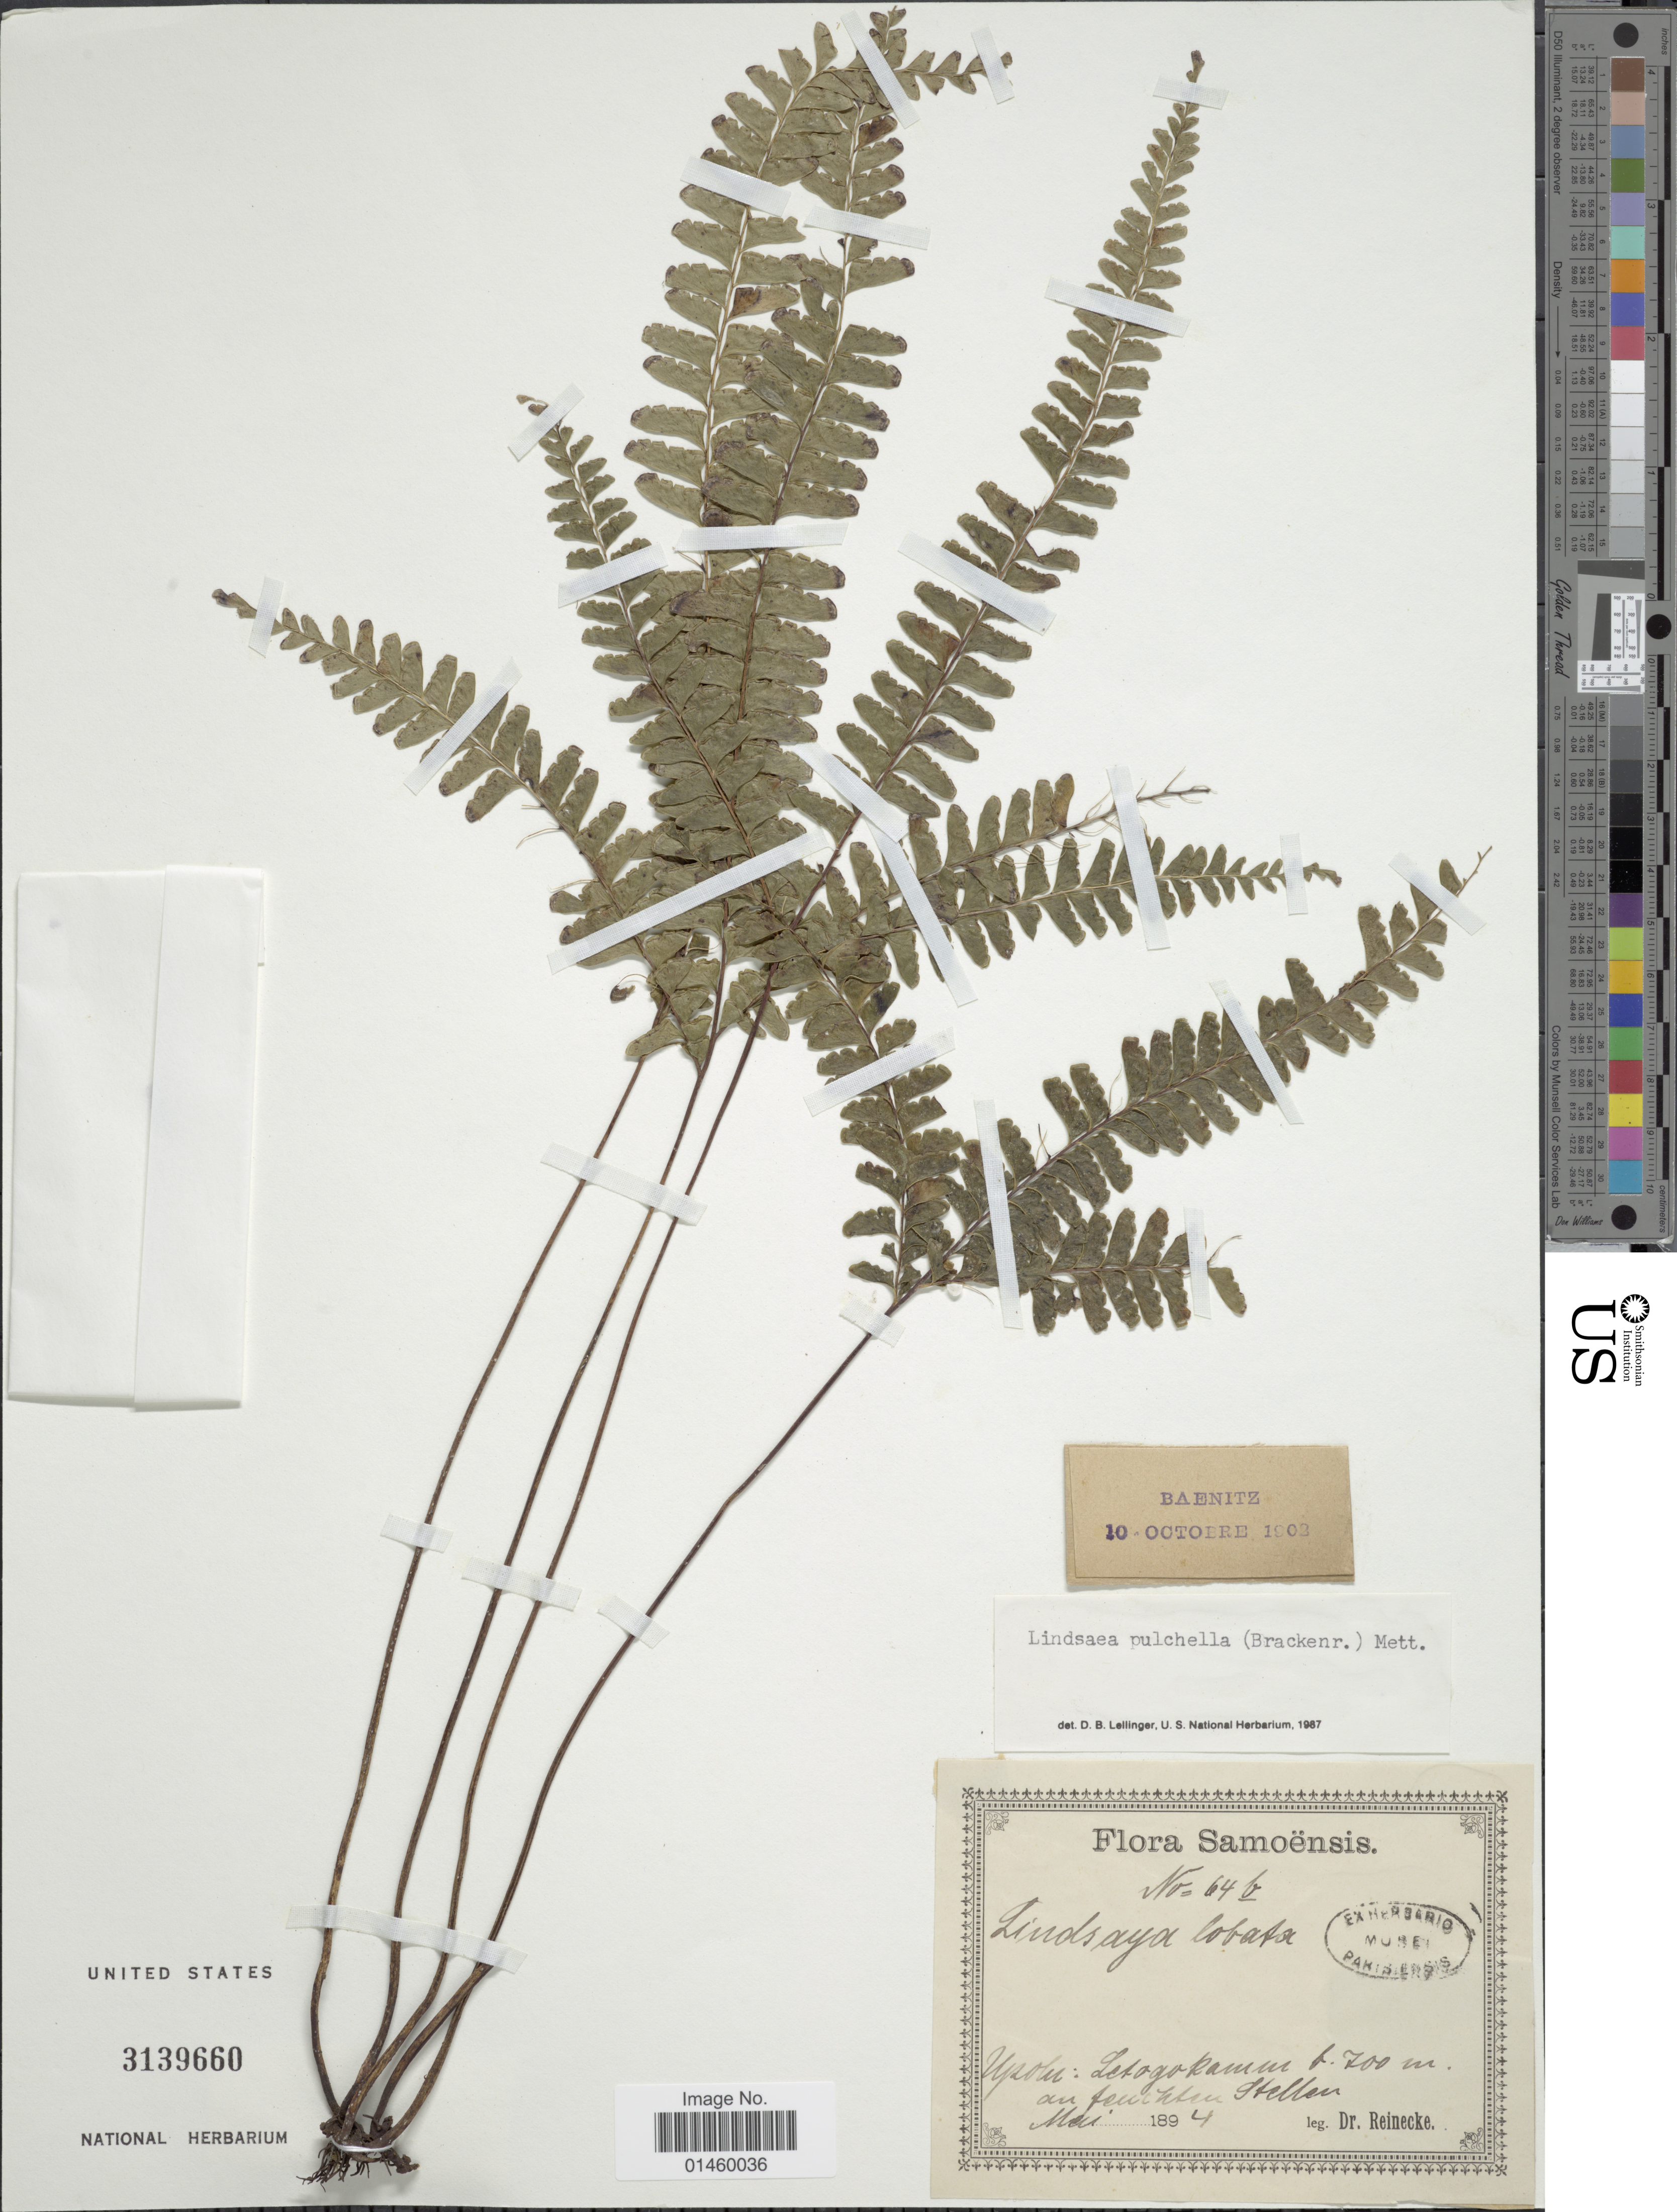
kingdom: Plantae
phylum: Tracheophyta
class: Polypodiopsida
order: Polypodiales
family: Lindsaeaceae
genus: Lindsaea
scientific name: Lindsaea pulchella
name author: (J. Sm.) Mett. ex Kuhn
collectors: -- Reinecke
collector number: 64b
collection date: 1894-05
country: Samoa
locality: Flora Samoensis. Upolu: Letogokamm au feucklen Stellen.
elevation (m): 700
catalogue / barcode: US 3139660